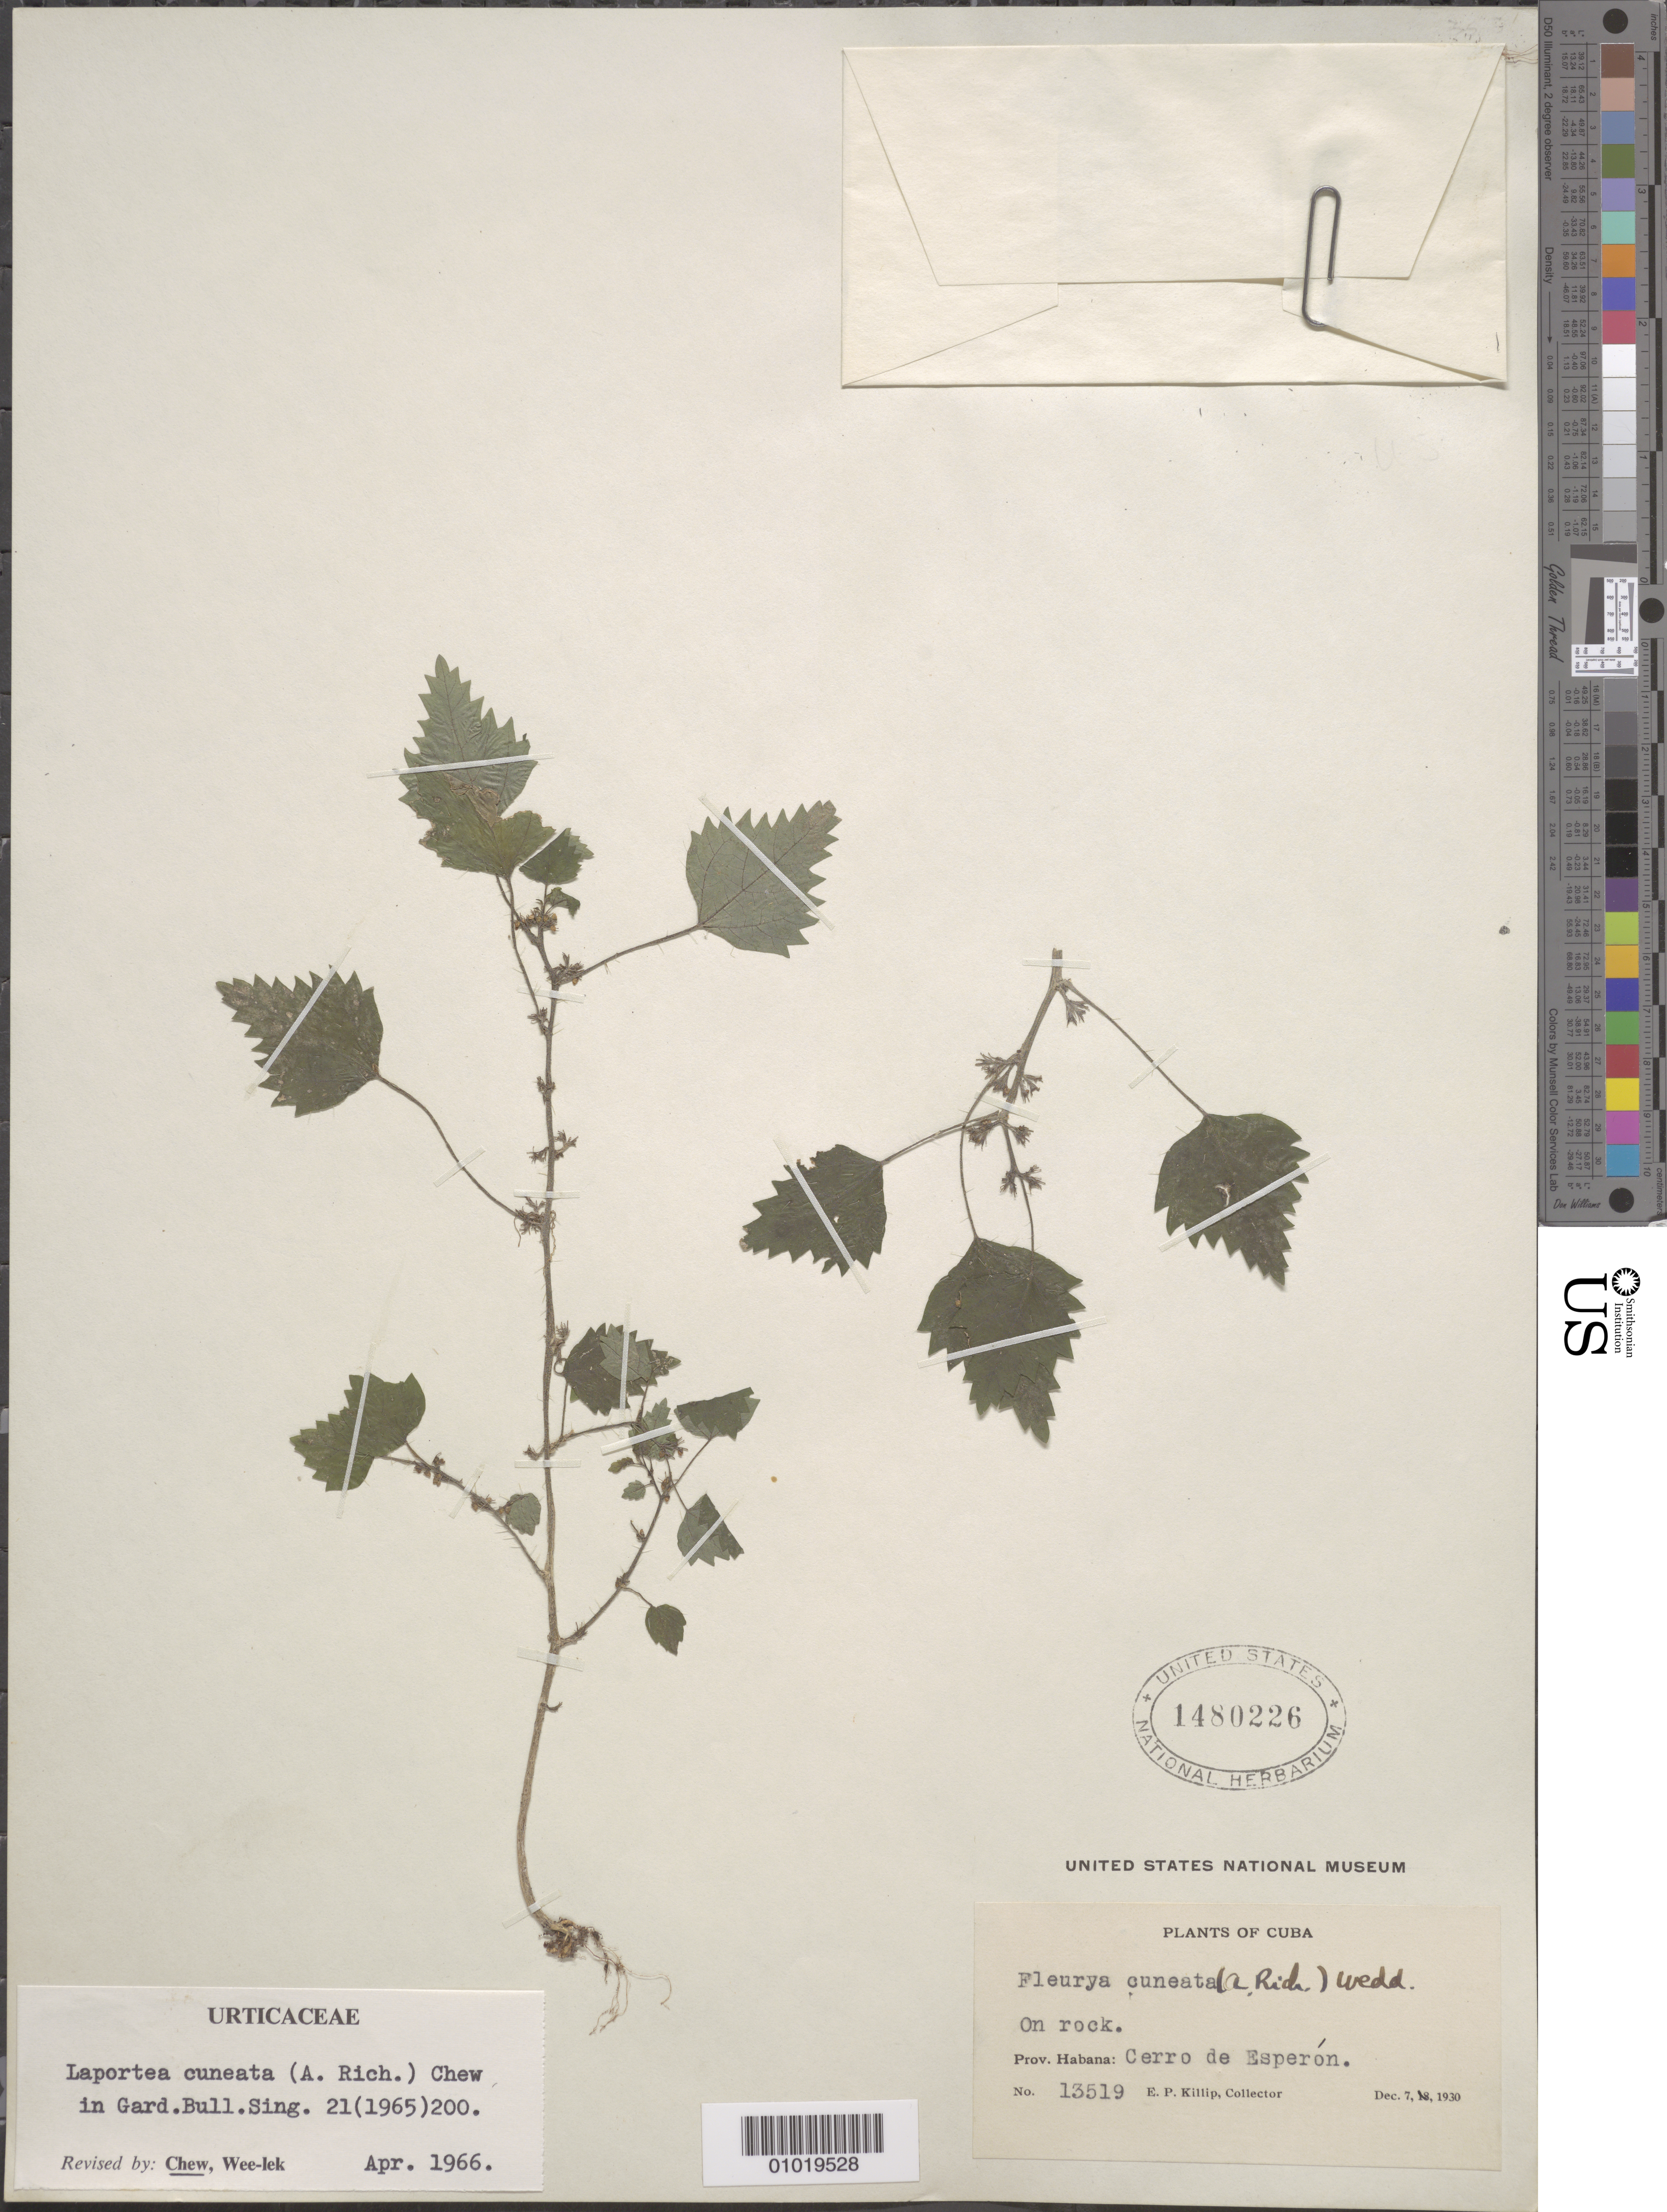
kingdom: Plantae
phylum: Tracheophyta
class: Magnoliopsida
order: Rosales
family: Urticaceae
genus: Laportea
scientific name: Laportea cuneata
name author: (A. Rich.) Chew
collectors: E. P. Killip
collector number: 13519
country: Cuba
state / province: La Habana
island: Cuba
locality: On rock Cerro de Esperon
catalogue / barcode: US 1480226